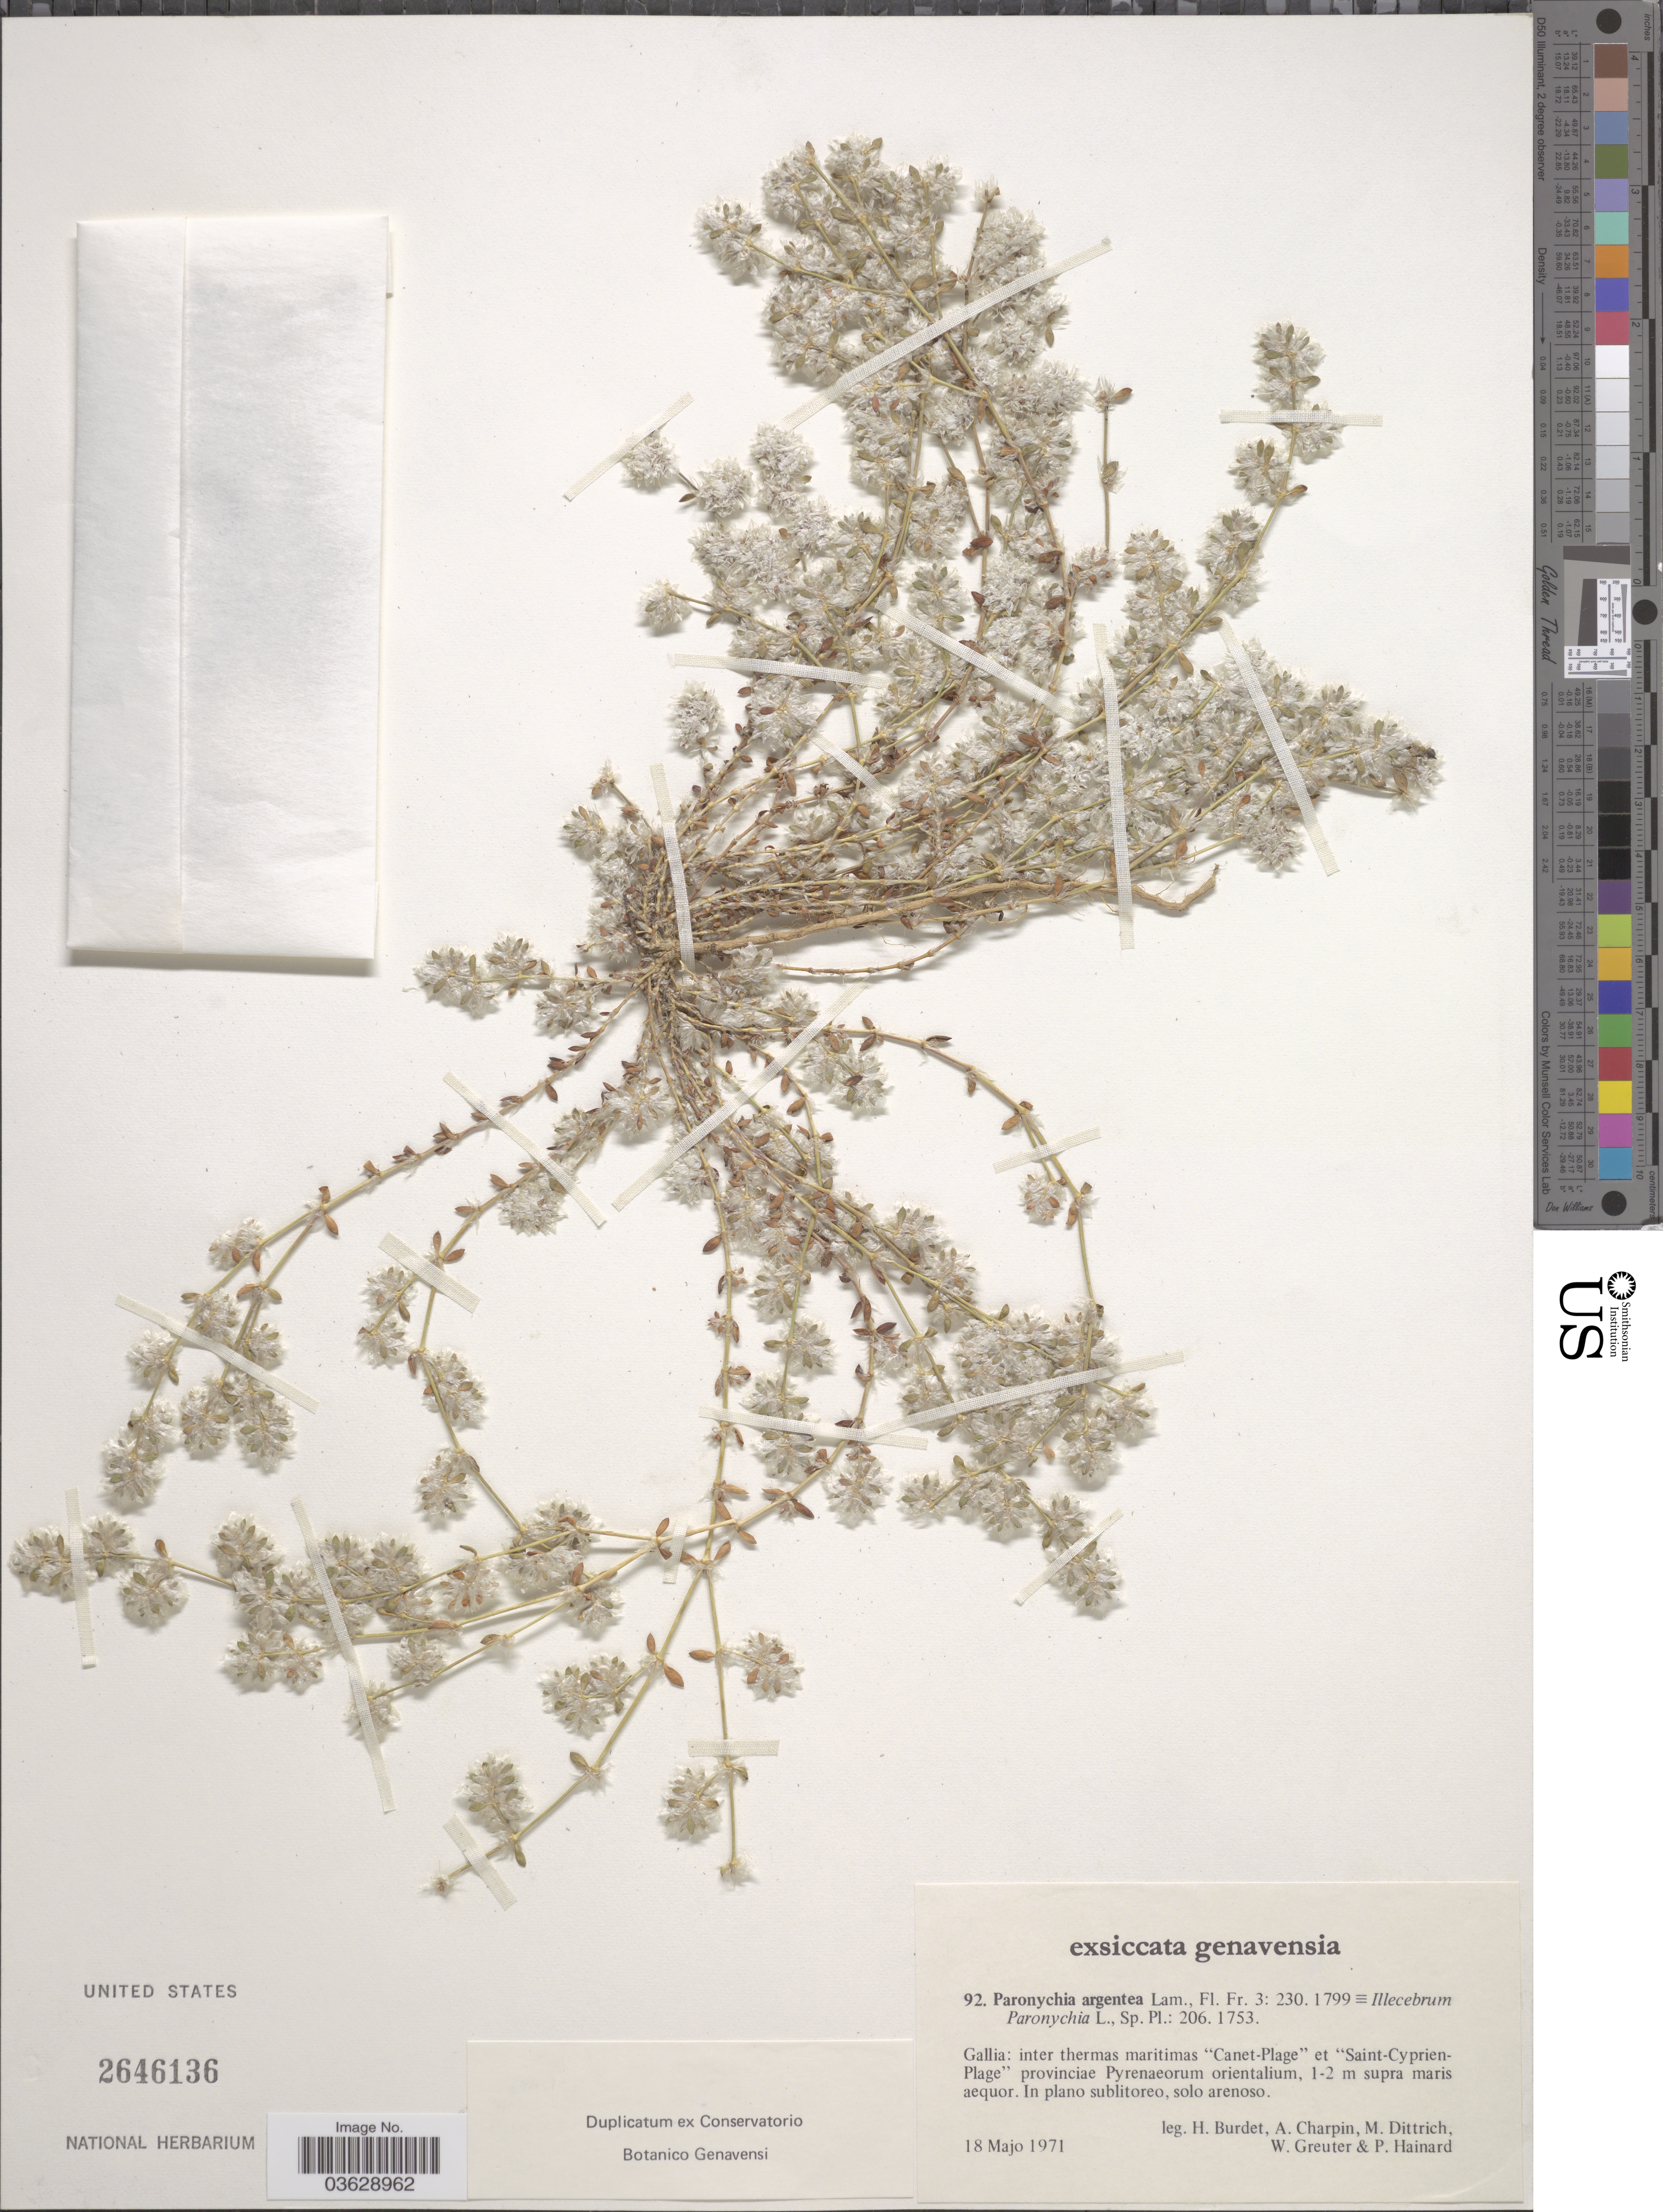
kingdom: Plantae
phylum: Tracheophyta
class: Magnoliopsida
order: Caryophyllales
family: Caryophyllaceae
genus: Paronychia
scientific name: Paronychia argentea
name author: Lam.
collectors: H. M. Burdet, A. Charpin, M. Dittrich, W. Greuter & P. Hainard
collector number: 92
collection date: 1971-05-18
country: France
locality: Genavensia. Gallia: inter thermas maritimas "Canet-Plage" et "Saint-Cyprien-Plage" provinciae Pyrenaeorum orientalium.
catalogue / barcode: US 2646136